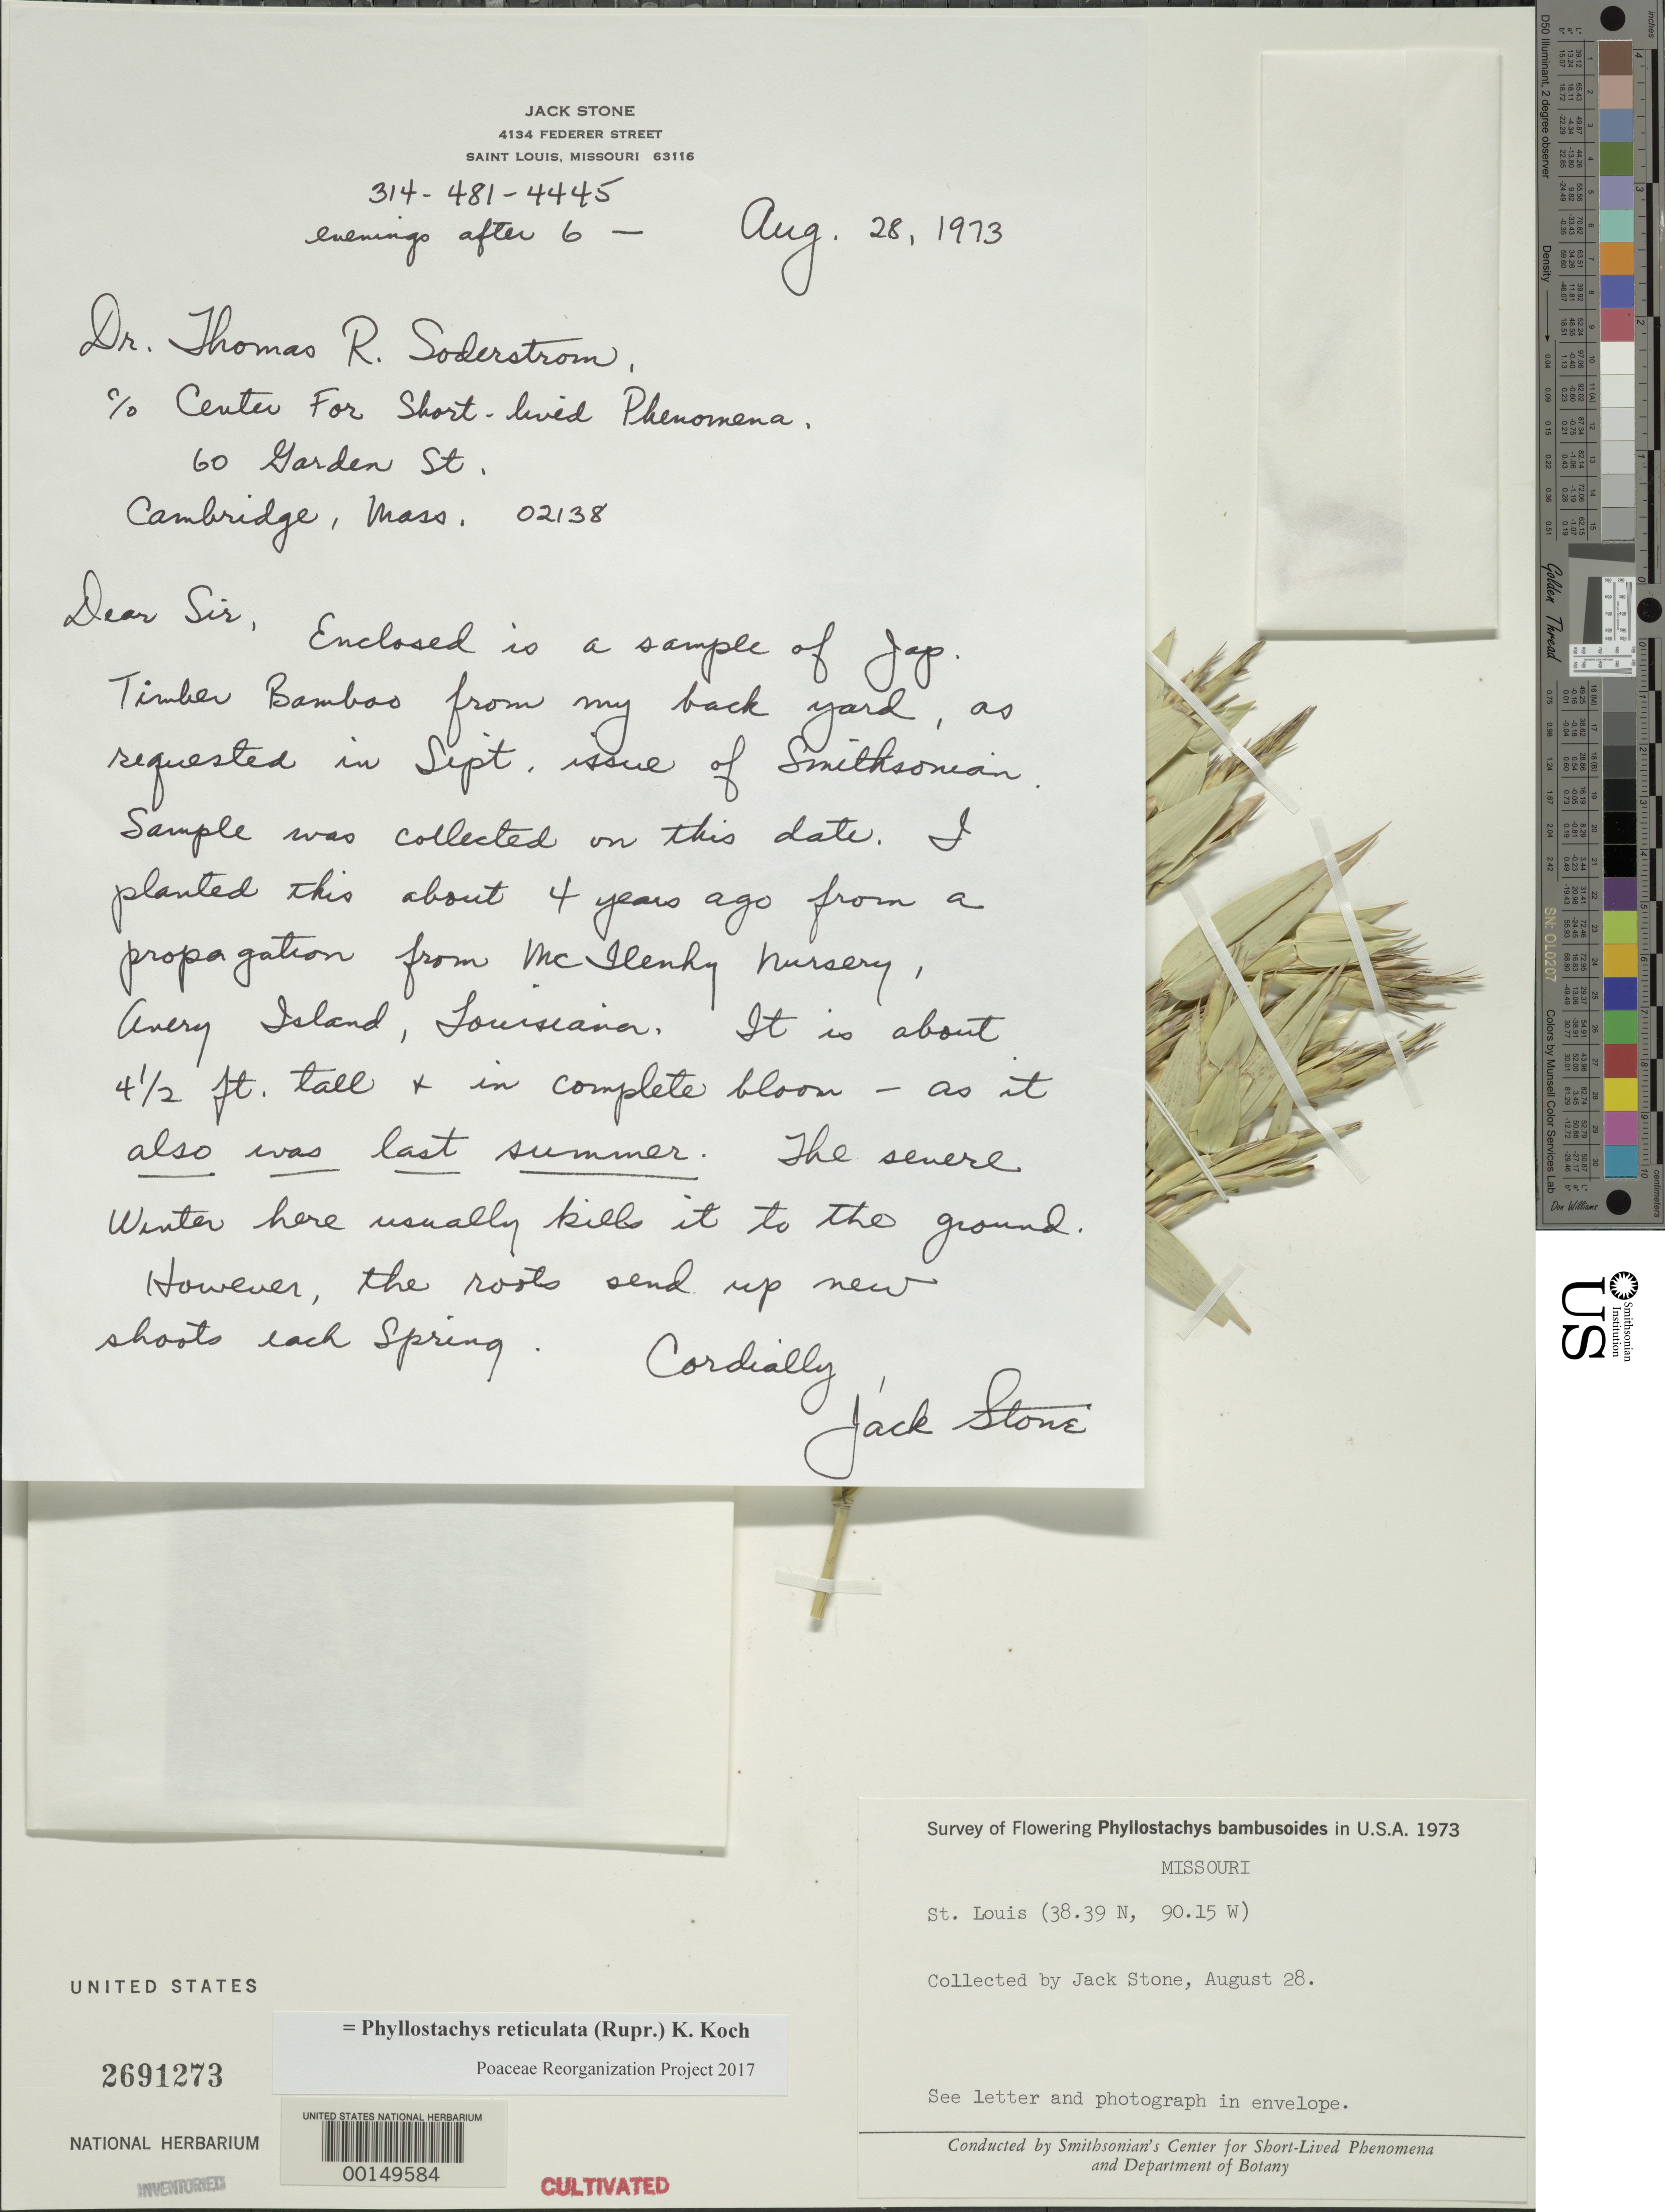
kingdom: Plantae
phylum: Tracheophyta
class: Liliopsida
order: Poales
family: Poaceae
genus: Phyllostachys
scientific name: Phyllostachys reticulata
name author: (Rupr.) K. Koch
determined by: Poaceae Reorganization Project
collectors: J. Stone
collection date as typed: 28 Aug 1973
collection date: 1973-08-28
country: United States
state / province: Missouri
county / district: Saint Louis City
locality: St. louis, lat. 38.39n: long. 90.15w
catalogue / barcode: US 2691273